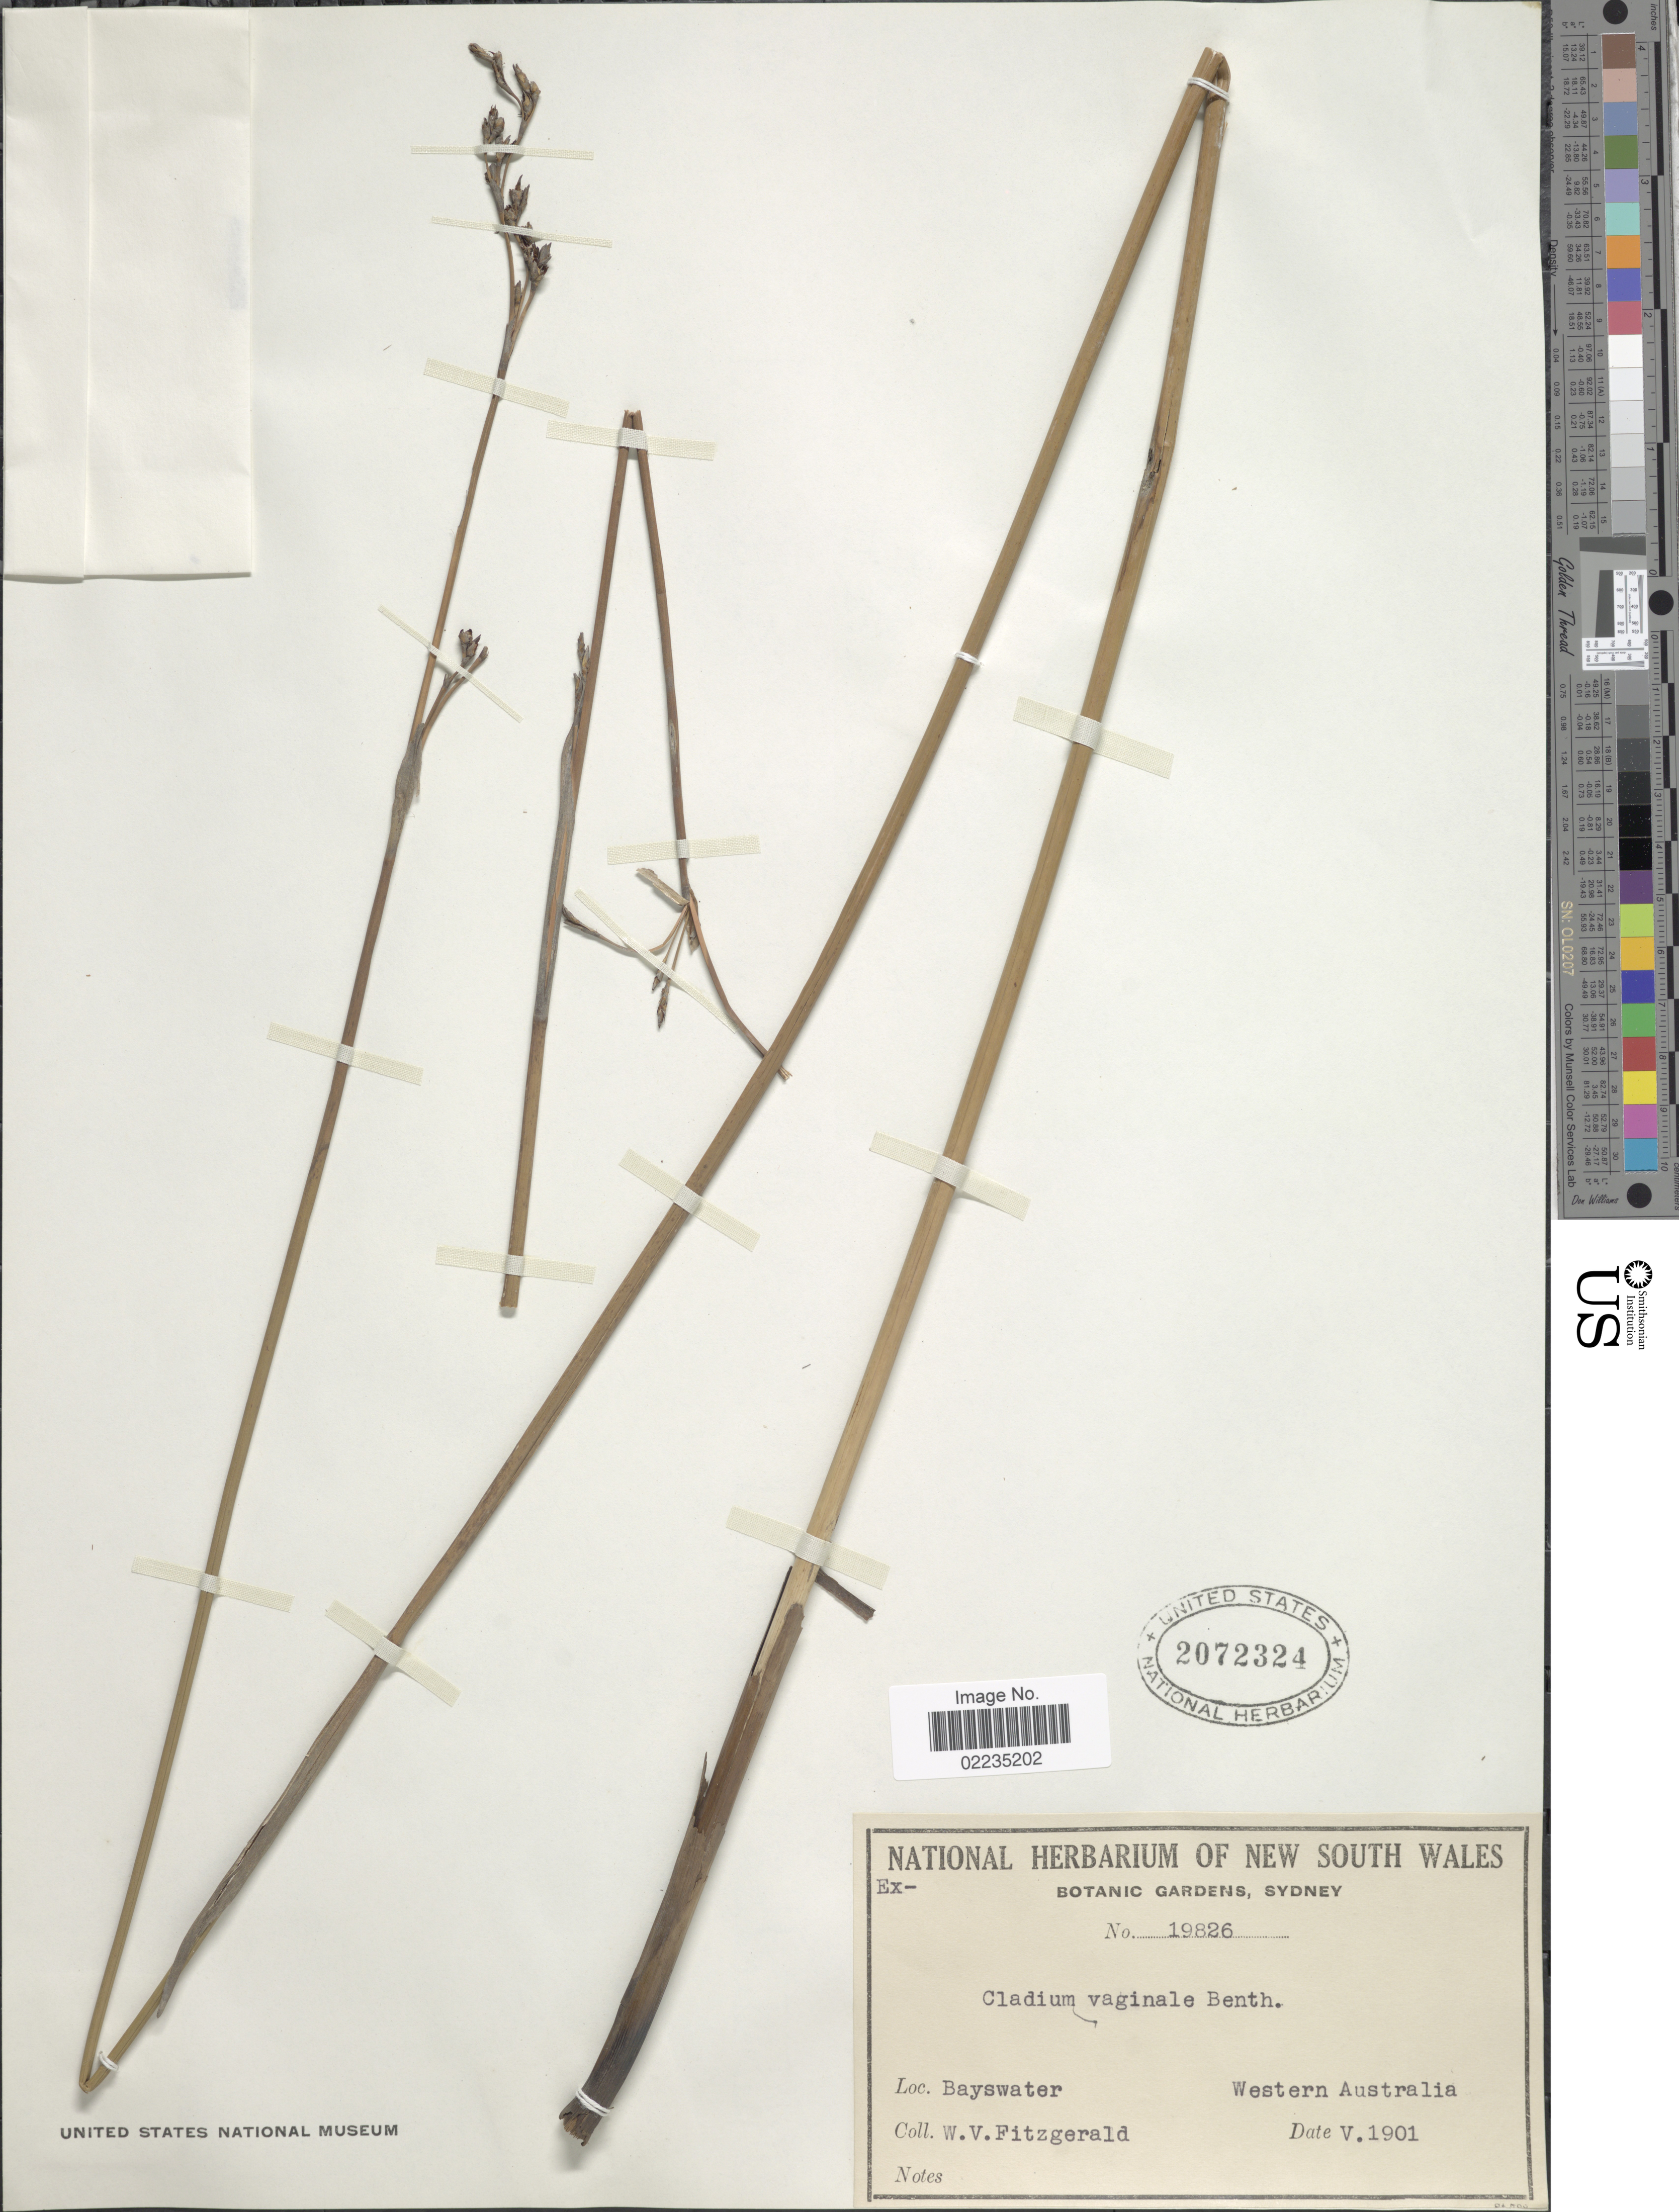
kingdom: Plantae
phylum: Tracheophyta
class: Liliopsida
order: Poales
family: Cyperaceae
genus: Machaerina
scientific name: Machaerina vaginalis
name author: (Benth.) T. Koyama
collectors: W. Fitzgerald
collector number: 19826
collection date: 1901-05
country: Australia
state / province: Western Australia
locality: Bayswater, Western Australia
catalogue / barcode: US 2072324